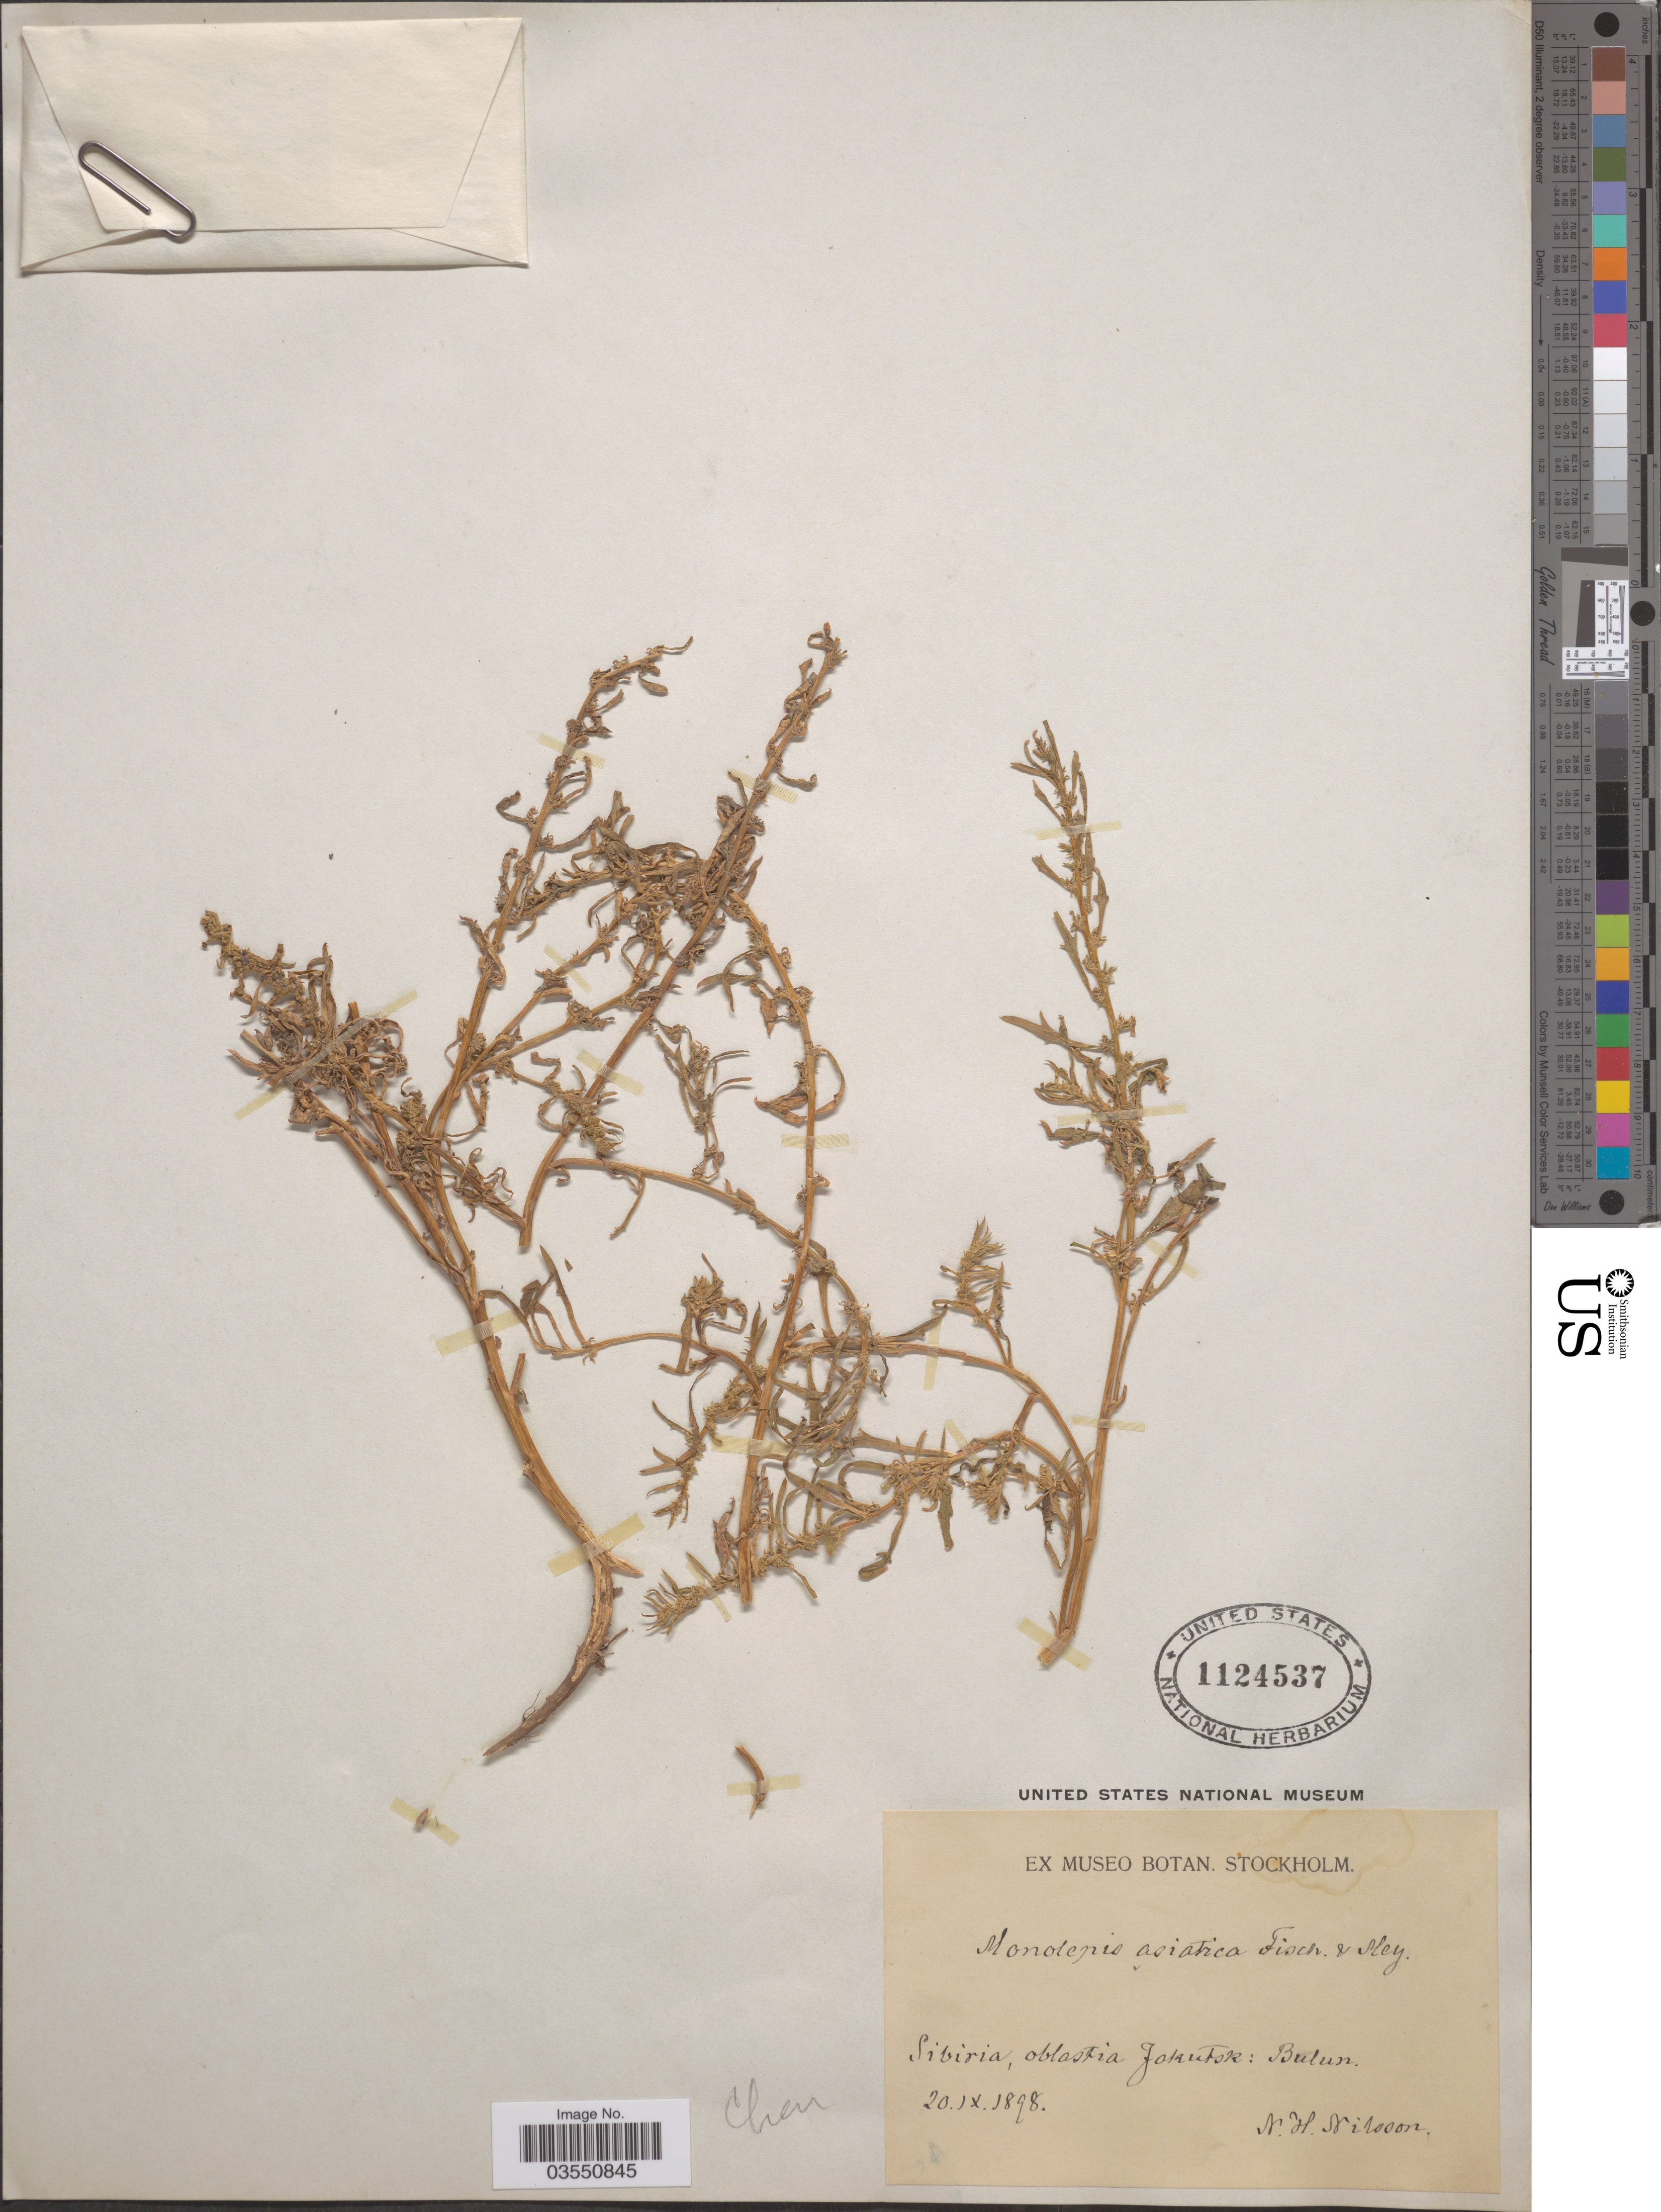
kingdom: Plantae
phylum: Tracheophyta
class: Magnoliopsida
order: Caryophyllales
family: Amaranthaceae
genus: Blitum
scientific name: Blitum asiaticum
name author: (Fisch. & C.A. Mey.) S. Fuentes et al.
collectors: N. H. Nilsson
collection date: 1898-09-20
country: Russian Federation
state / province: Sakha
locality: Sibiria, oblastia Jakutsk: Bulun.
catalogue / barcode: US 1124537